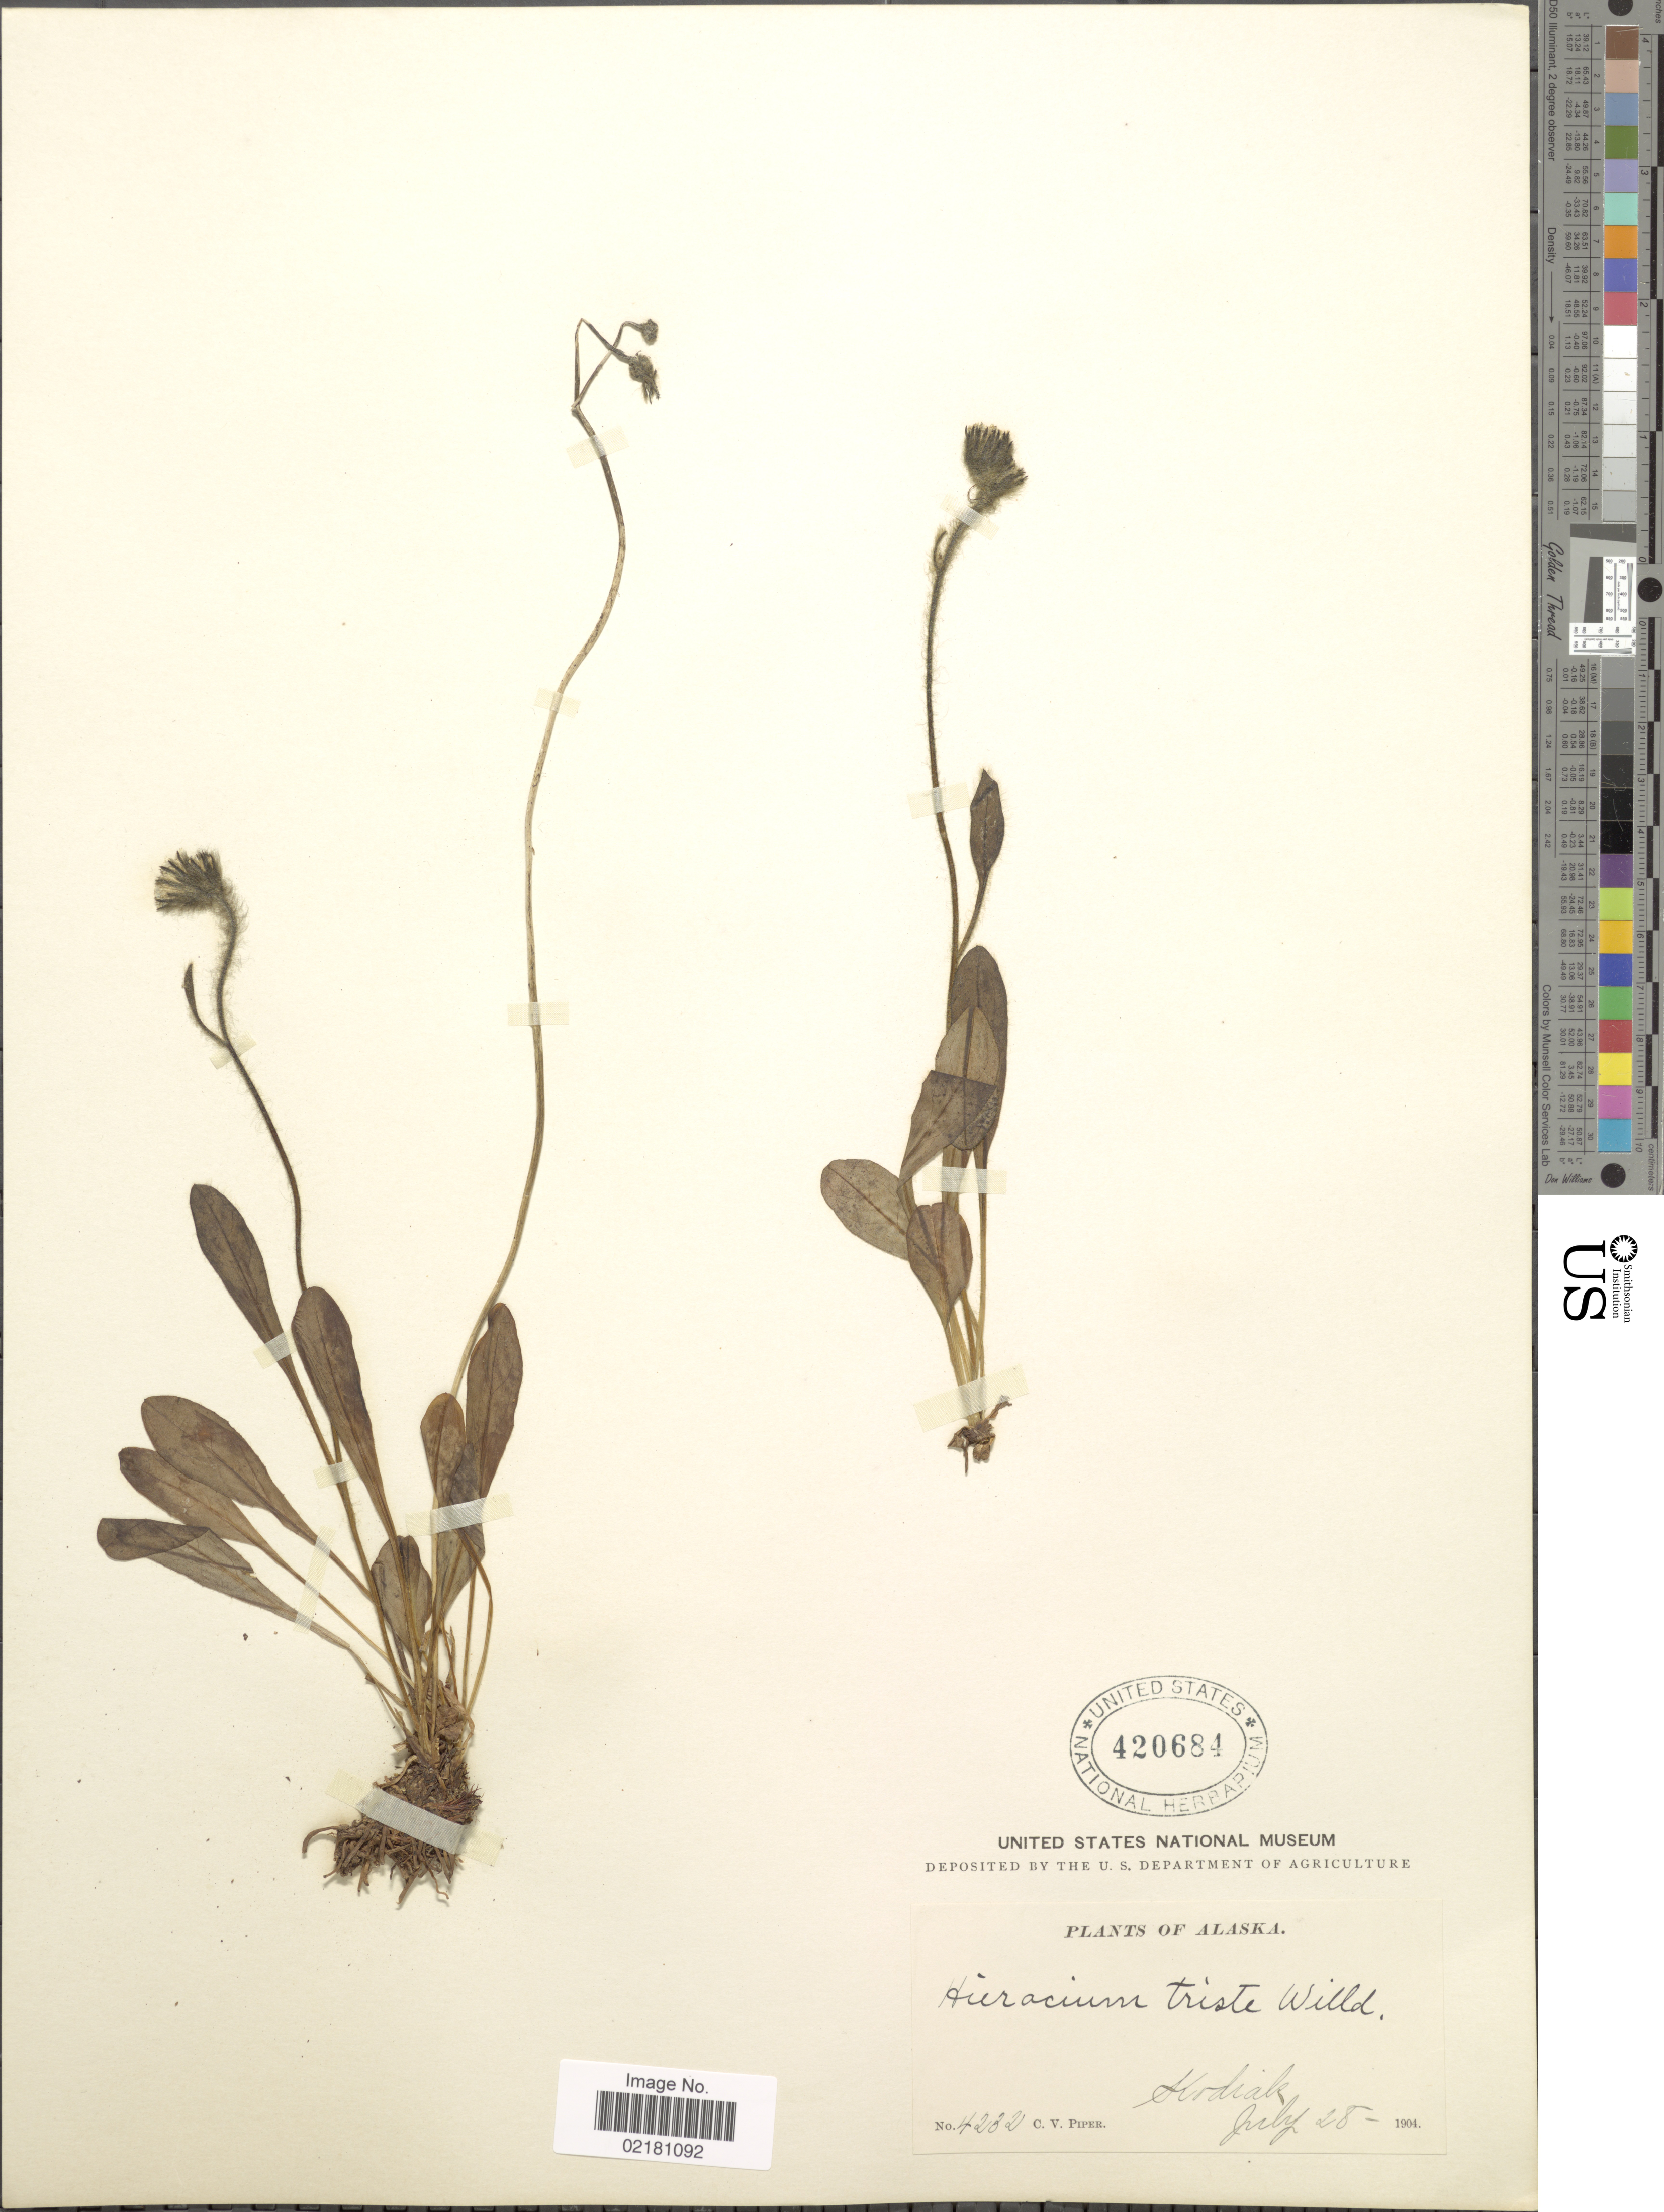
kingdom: Plantae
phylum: Tracheophyta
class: Magnoliopsida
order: Asterales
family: Asteraceae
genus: Hieracium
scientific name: Hieracium triste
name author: Willd. ex Spreng.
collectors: C. V. Piper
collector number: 4232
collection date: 1904-07-28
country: United States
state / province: Alaska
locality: Kodiak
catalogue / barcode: US 420684